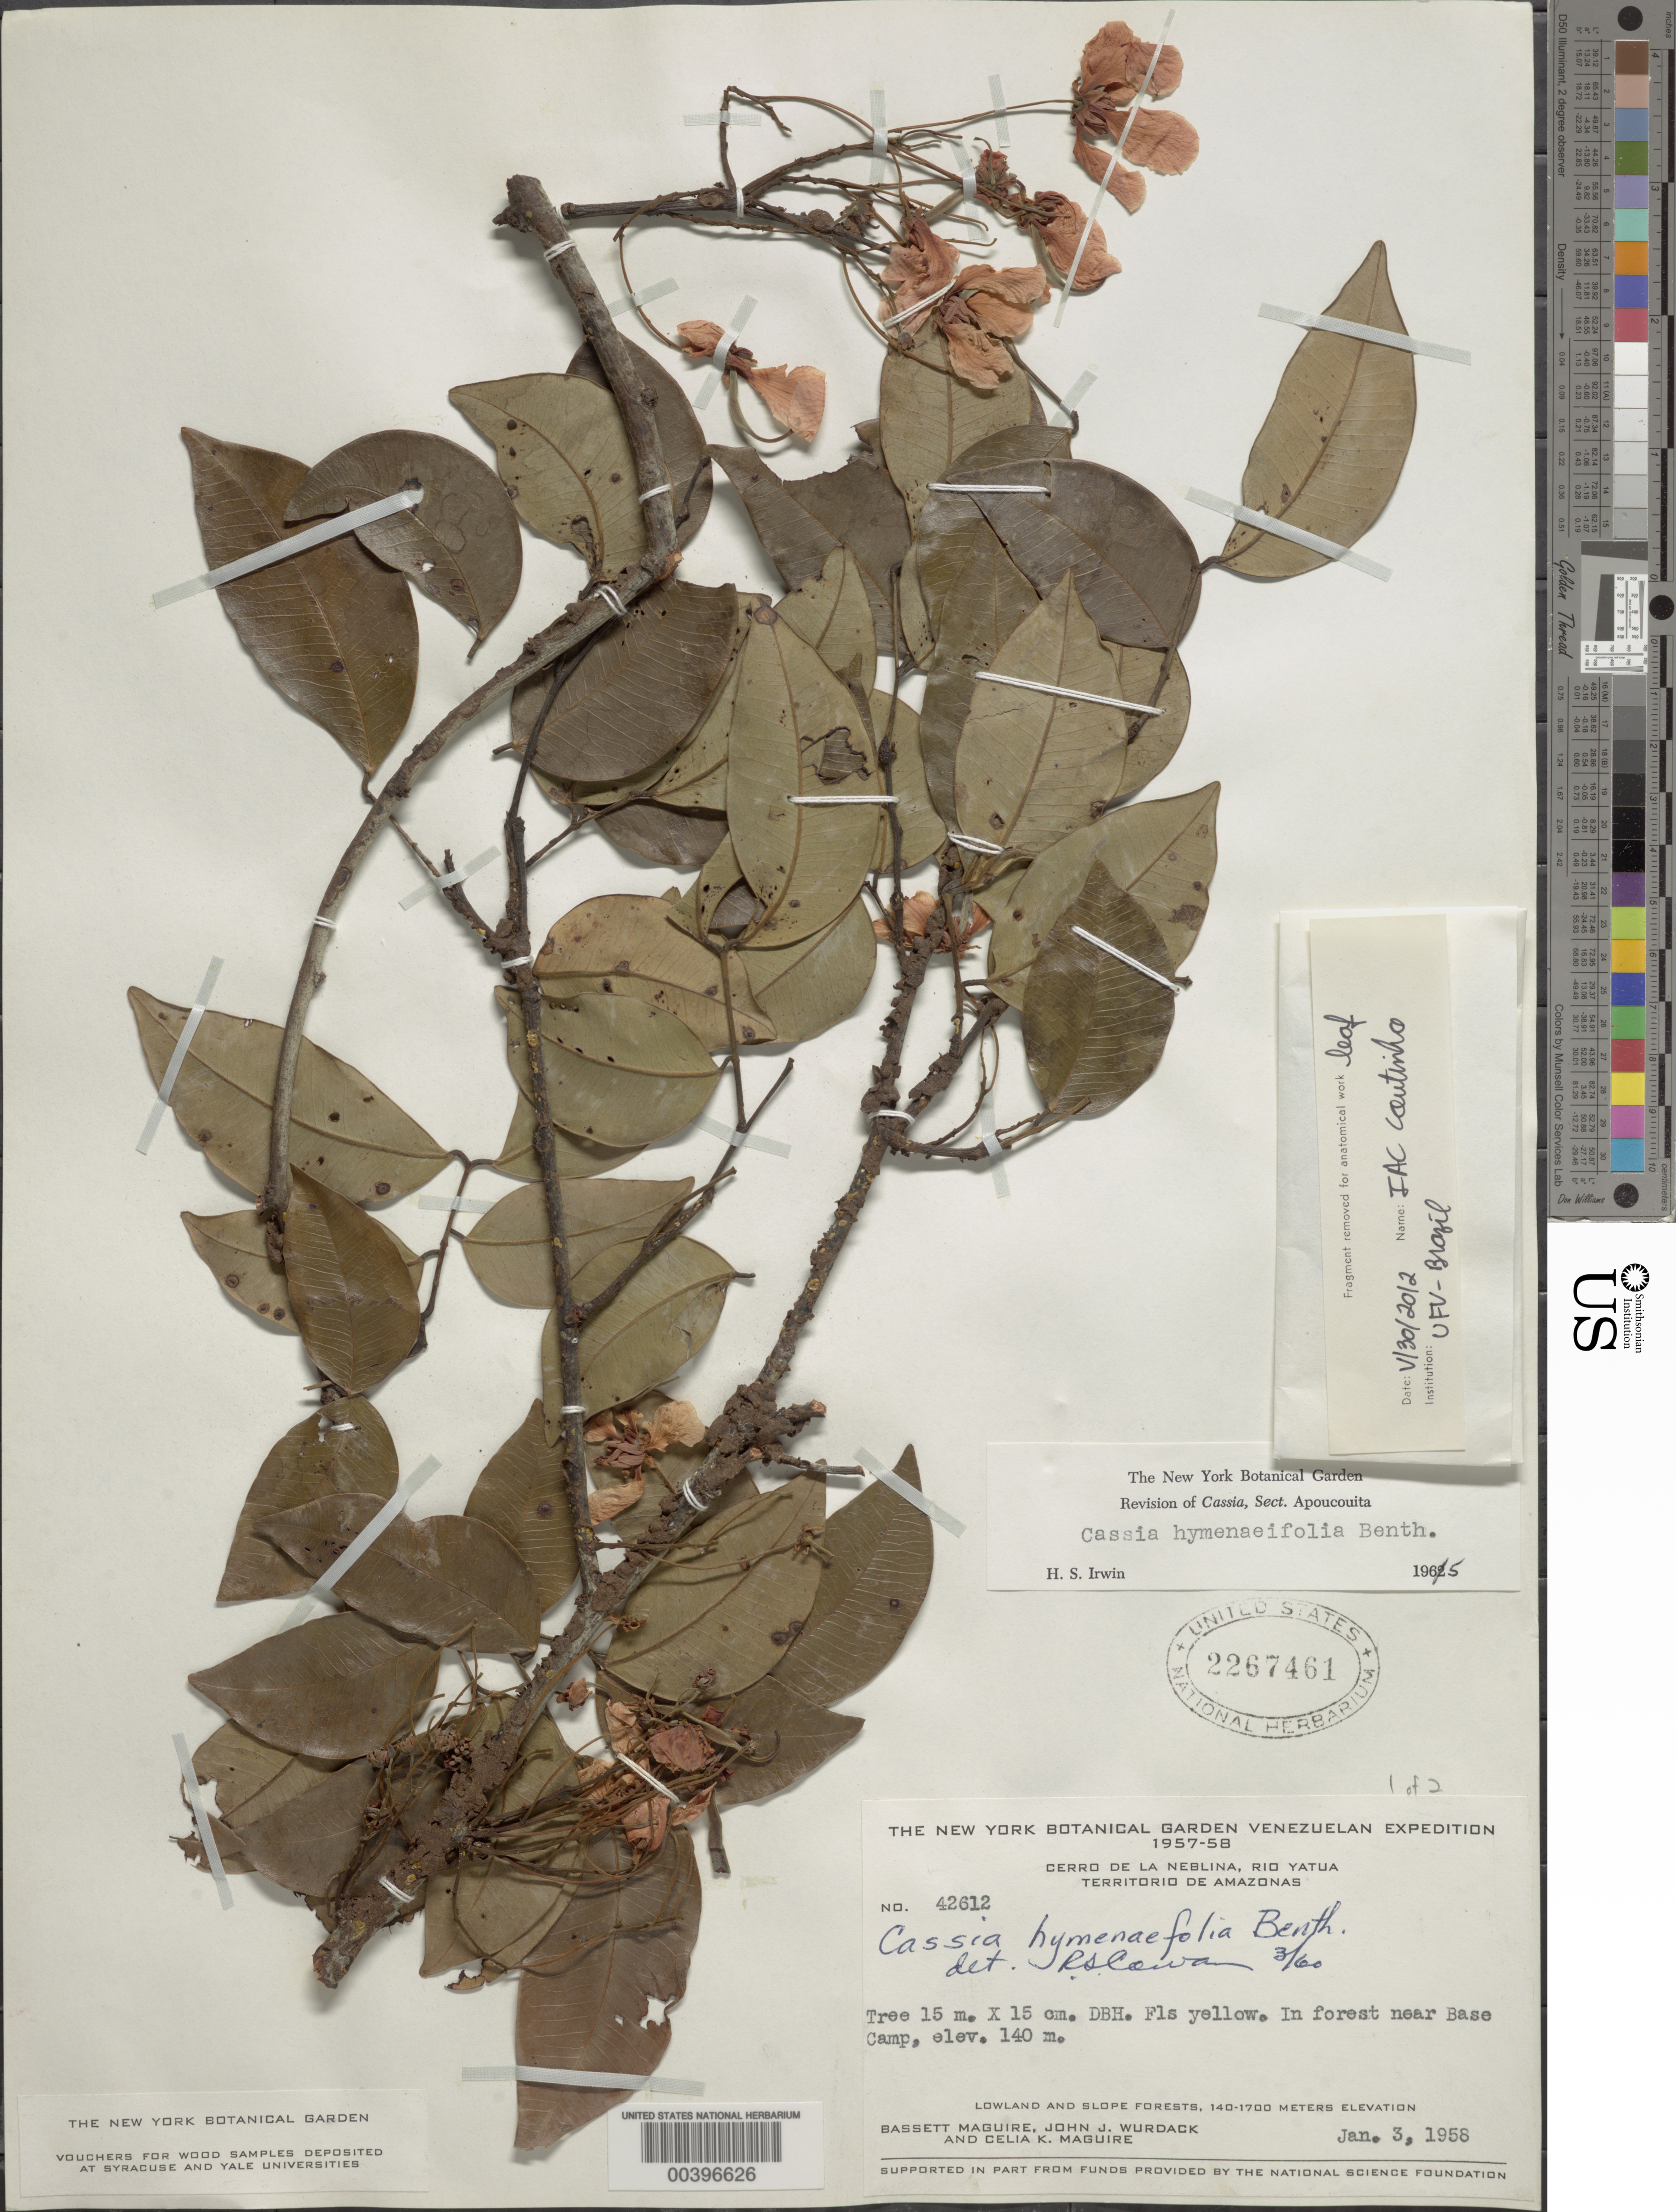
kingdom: Plantae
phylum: Tracheophyta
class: Magnoliopsida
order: Fabales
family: Fabaceae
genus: Chamaecrista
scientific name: Chamaecrista hymenaeifolia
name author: (Benth.) H.S. Irwin & Barneby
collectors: B. Maguire, J. J. Wurdack & C. K. Maguire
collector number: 42612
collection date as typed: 03 Jan 1958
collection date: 1958-01-03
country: Venezuela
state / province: Amazonas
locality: Near base camp; cerro de la neblina, rio yatua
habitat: In forest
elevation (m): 140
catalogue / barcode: US 2267461